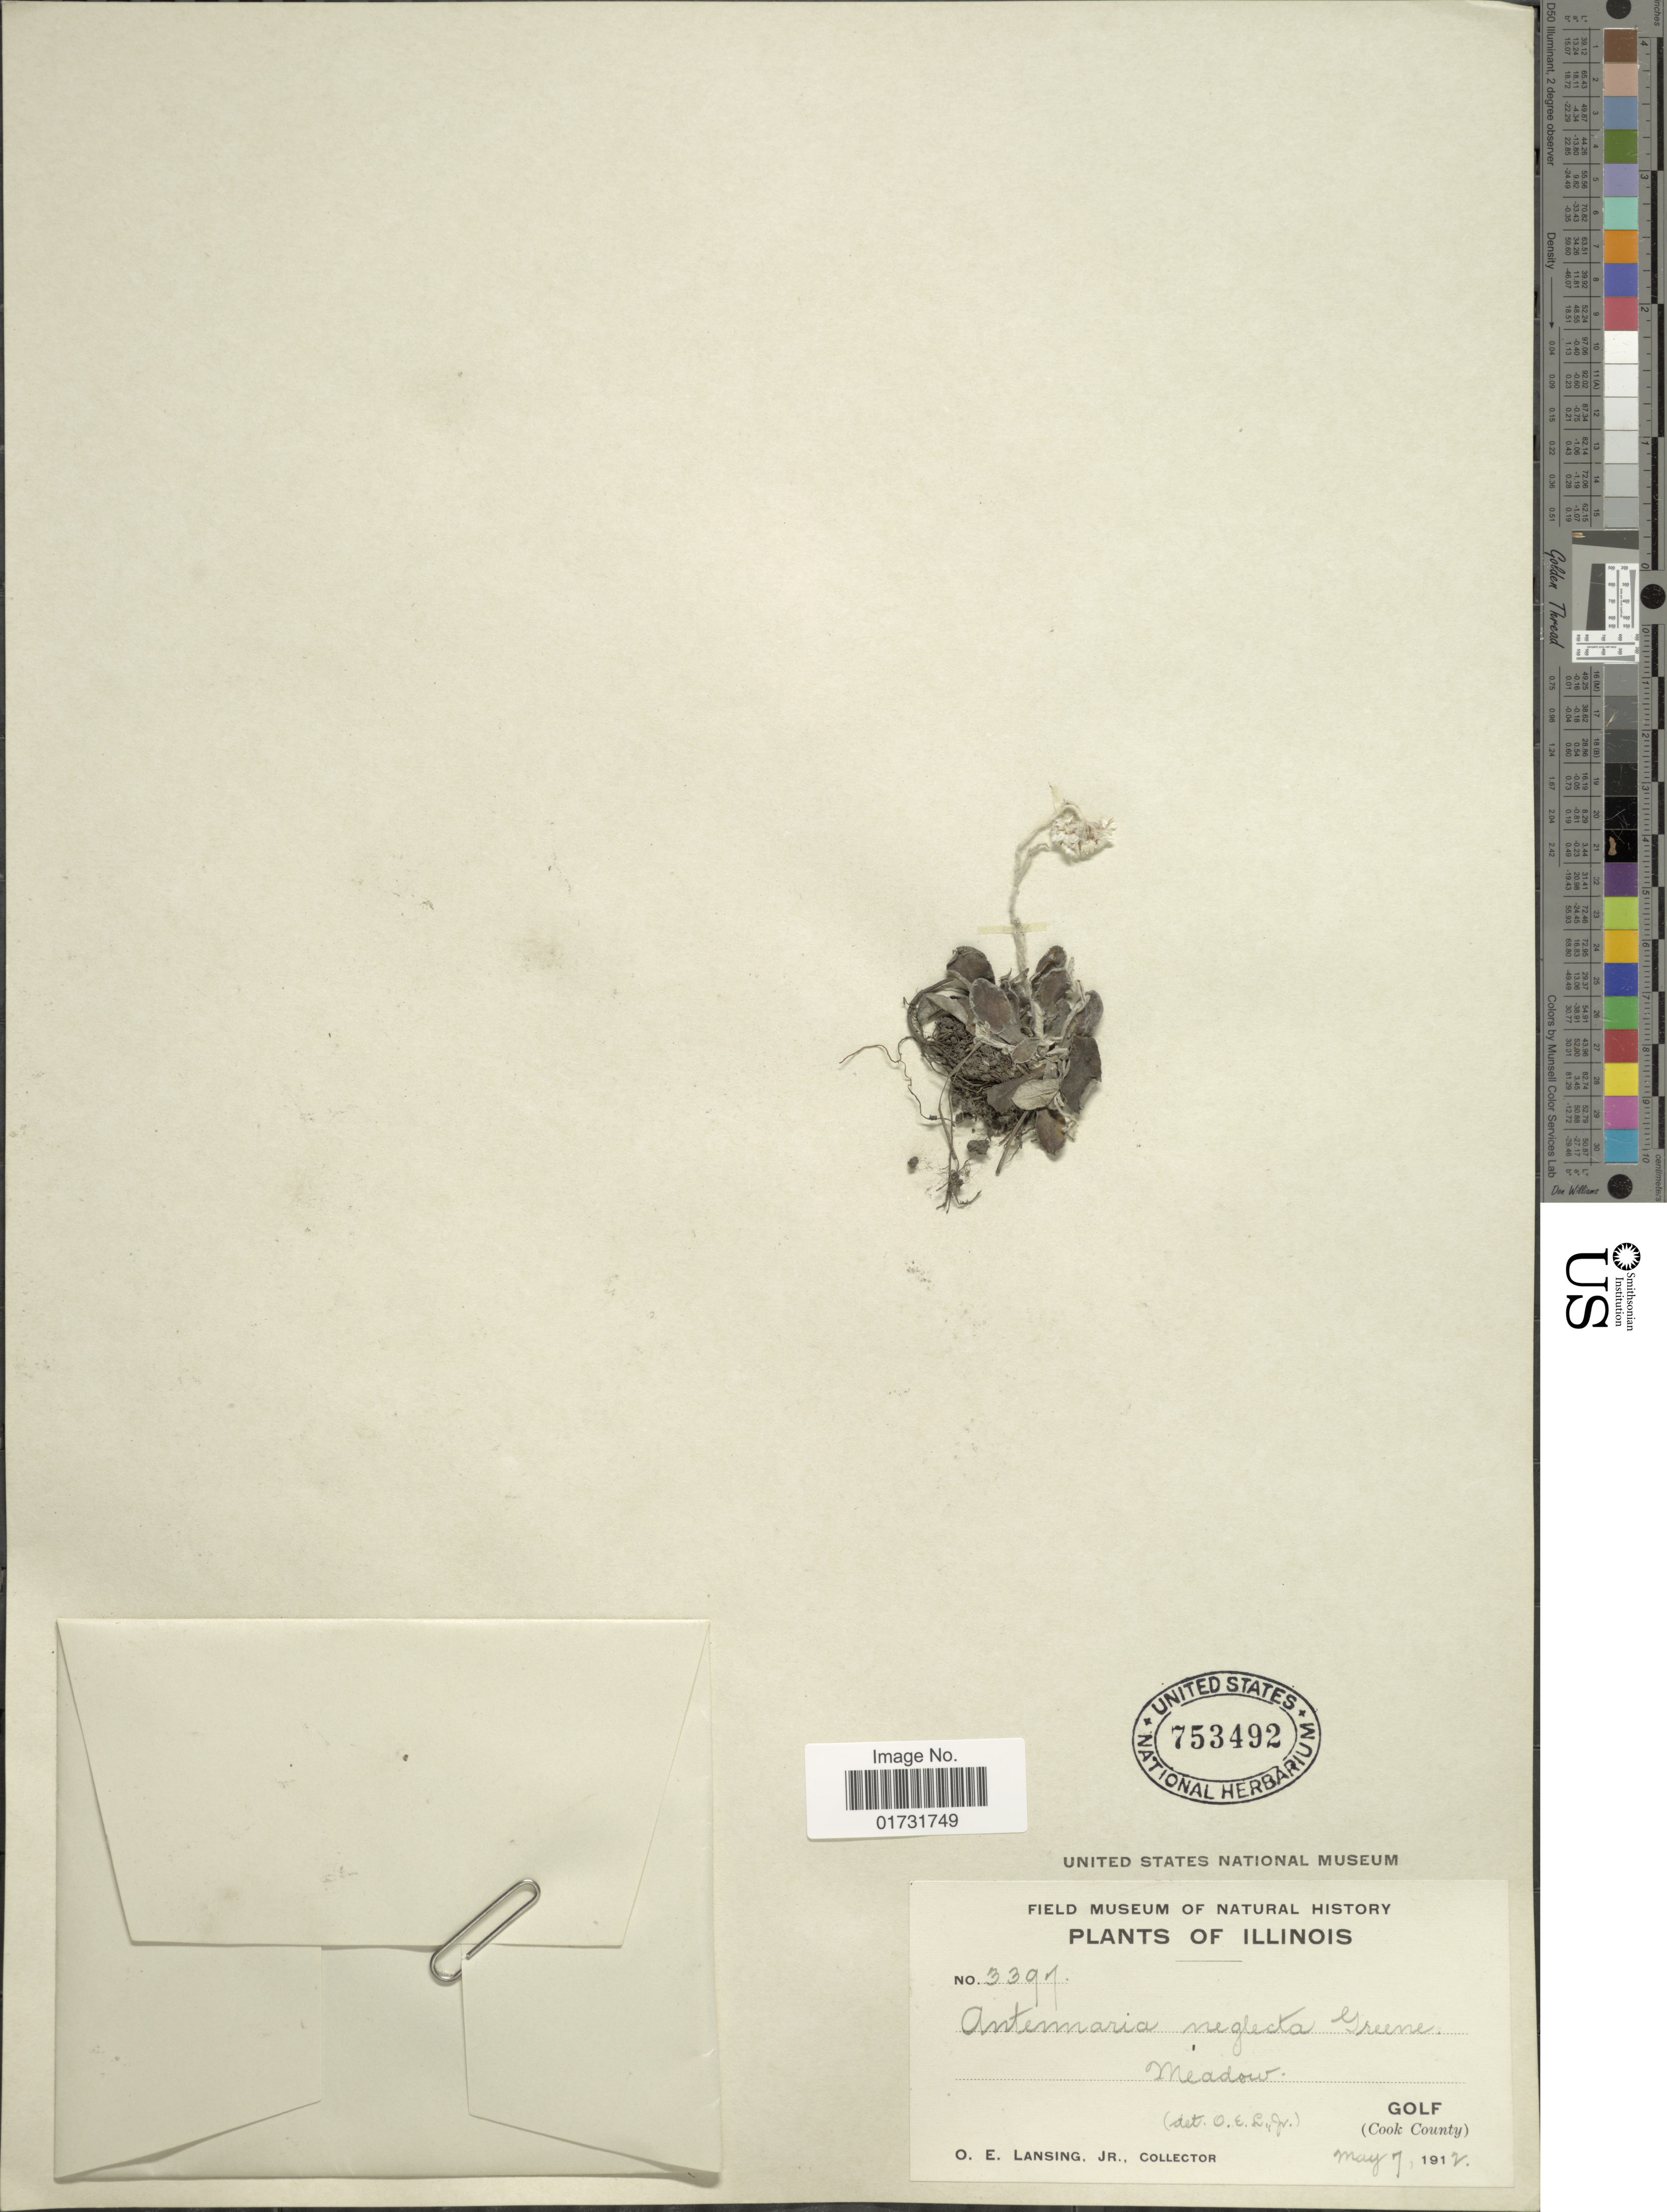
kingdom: Plantae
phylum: Tracheophyta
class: Magnoliopsida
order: Asterales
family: Asteraceae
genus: Antennaria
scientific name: Antennaria neglecta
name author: Greene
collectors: O. Lansing Jr.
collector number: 3397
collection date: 1912-05-07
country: United States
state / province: Illinois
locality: Golf (Cook County)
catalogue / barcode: US 753492